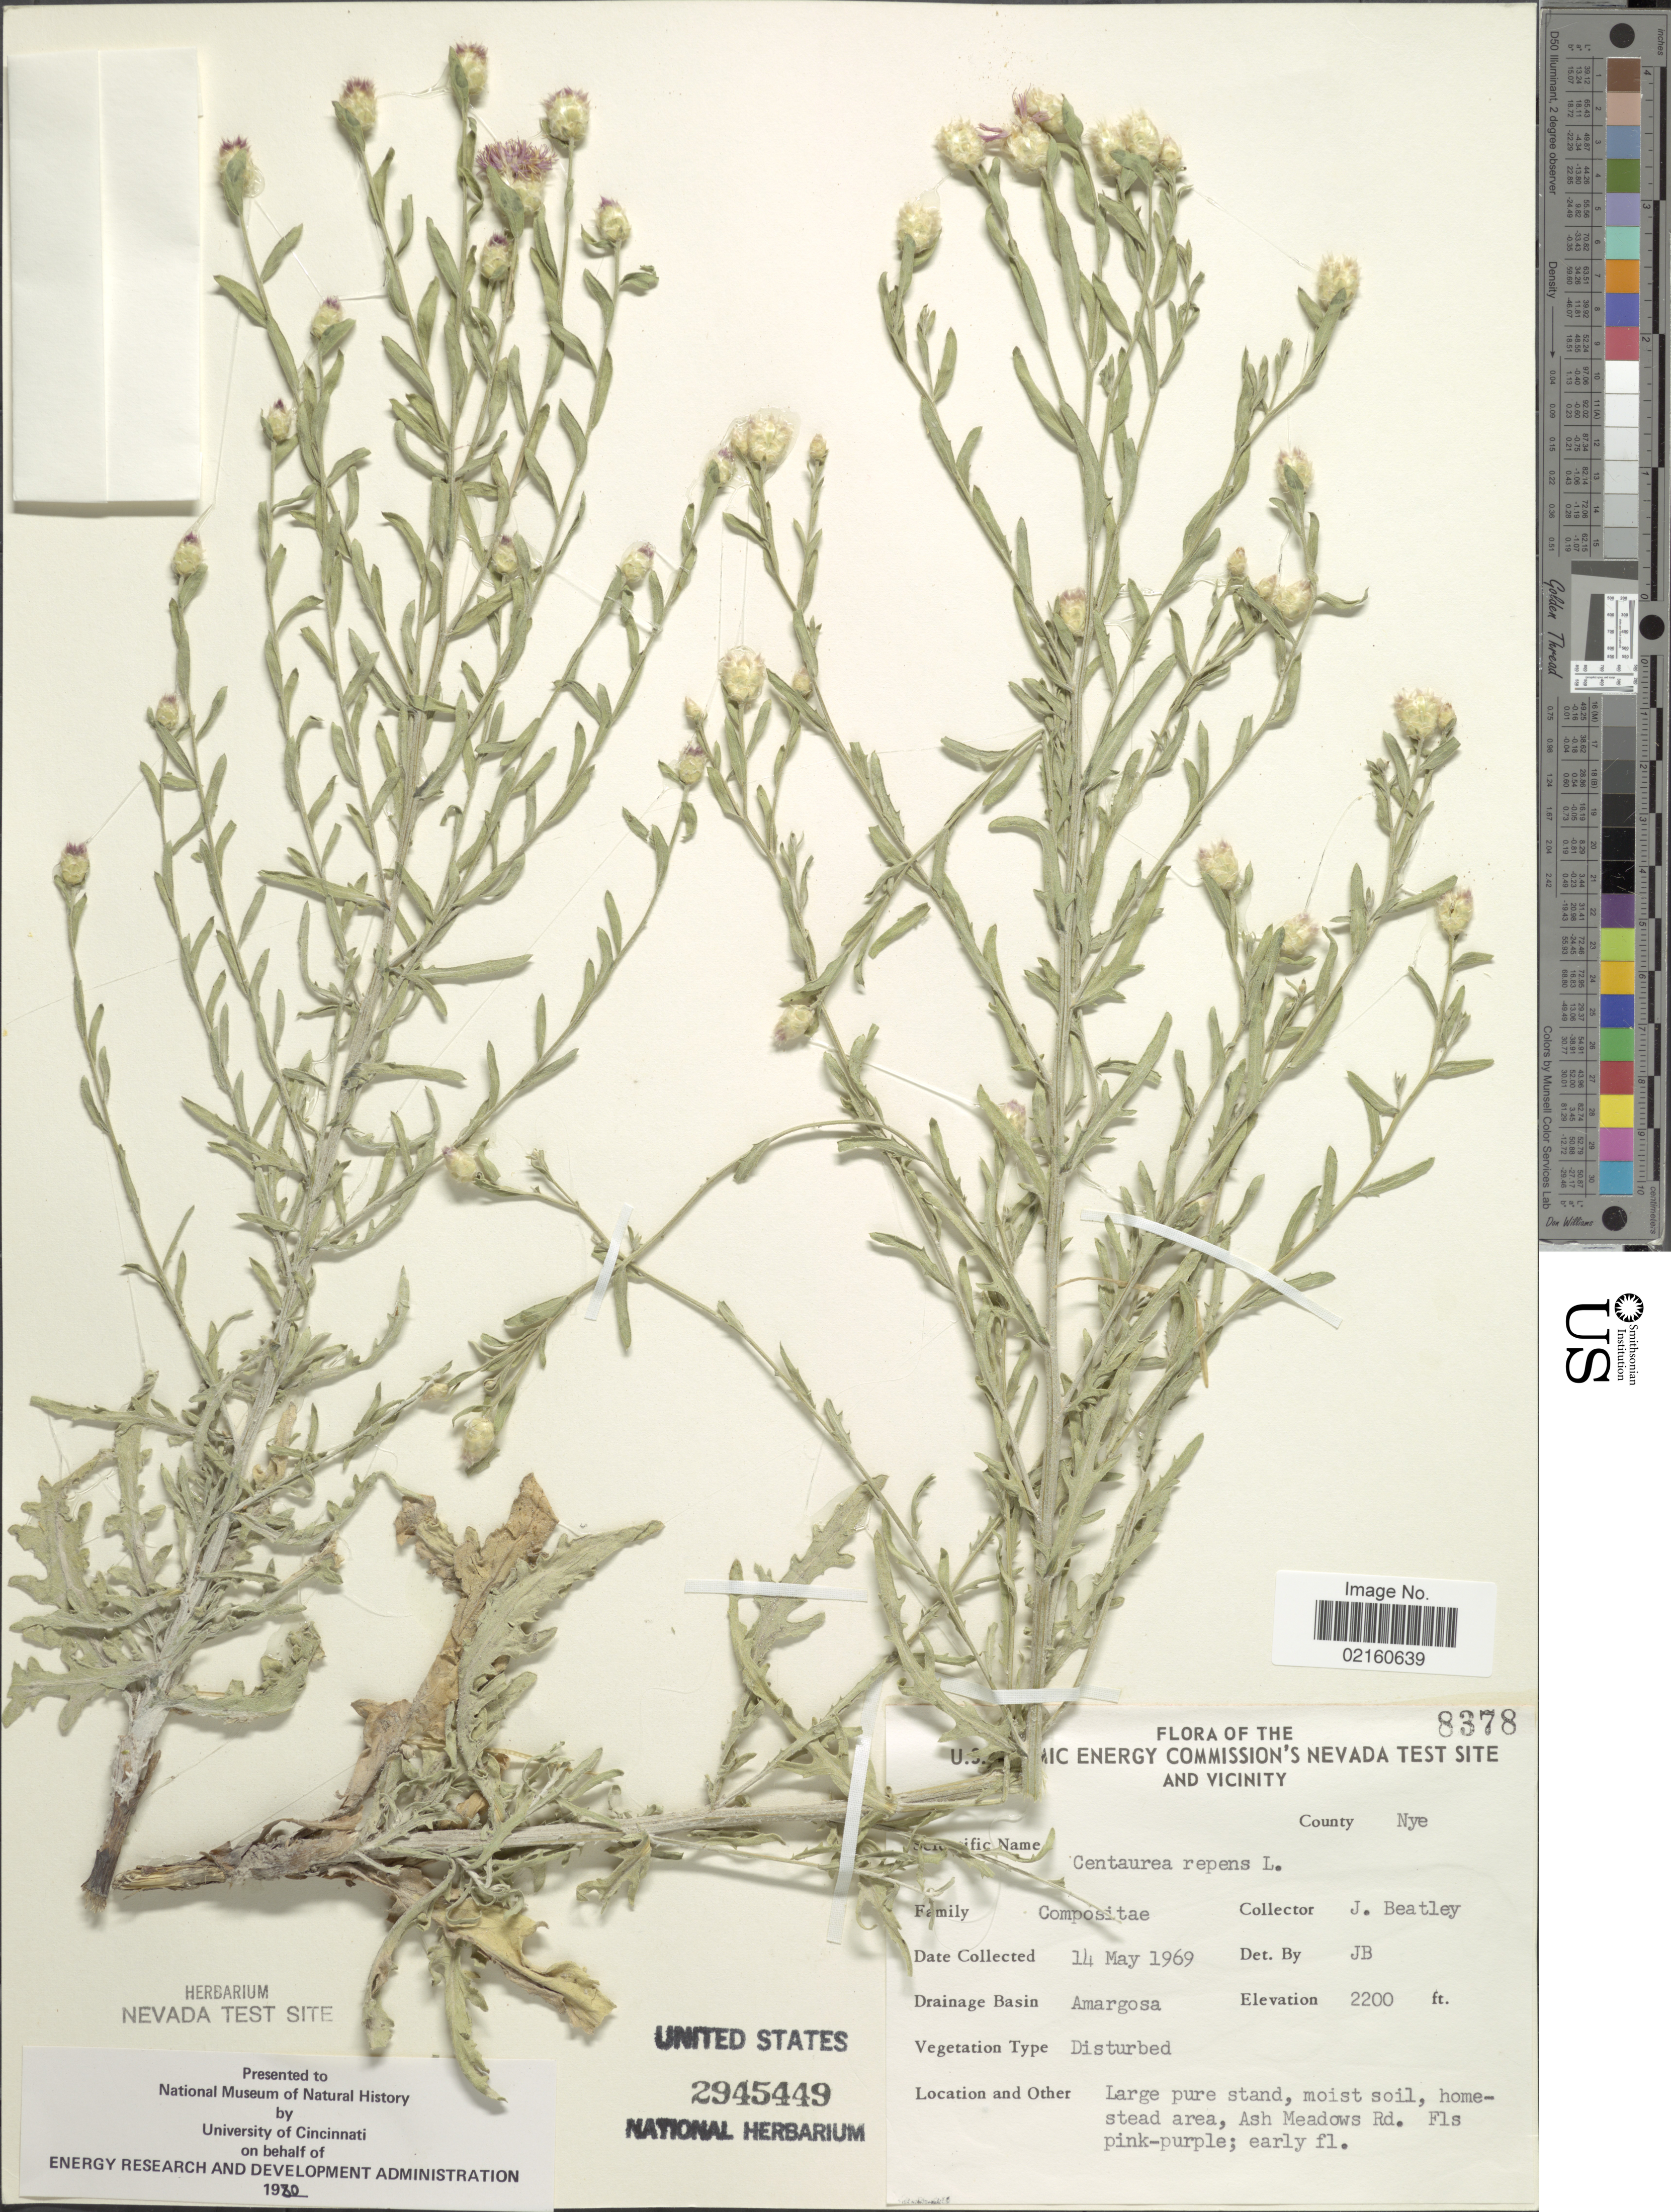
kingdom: Plantae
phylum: Tracheophyta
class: Magnoliopsida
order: Asterales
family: Asteraceae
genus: Rhaponticum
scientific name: Rhaponticum repens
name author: (L.) Hidalgo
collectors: J. C. Beatley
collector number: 8378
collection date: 1969-05-14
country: United States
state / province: Nevada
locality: U. S. Atomic Energy Commission's Nevada Test Site and Vicinity, County Nye, Amargosa, Ash Meadows, Ash Meadows Rd.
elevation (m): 671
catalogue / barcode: US 2945449